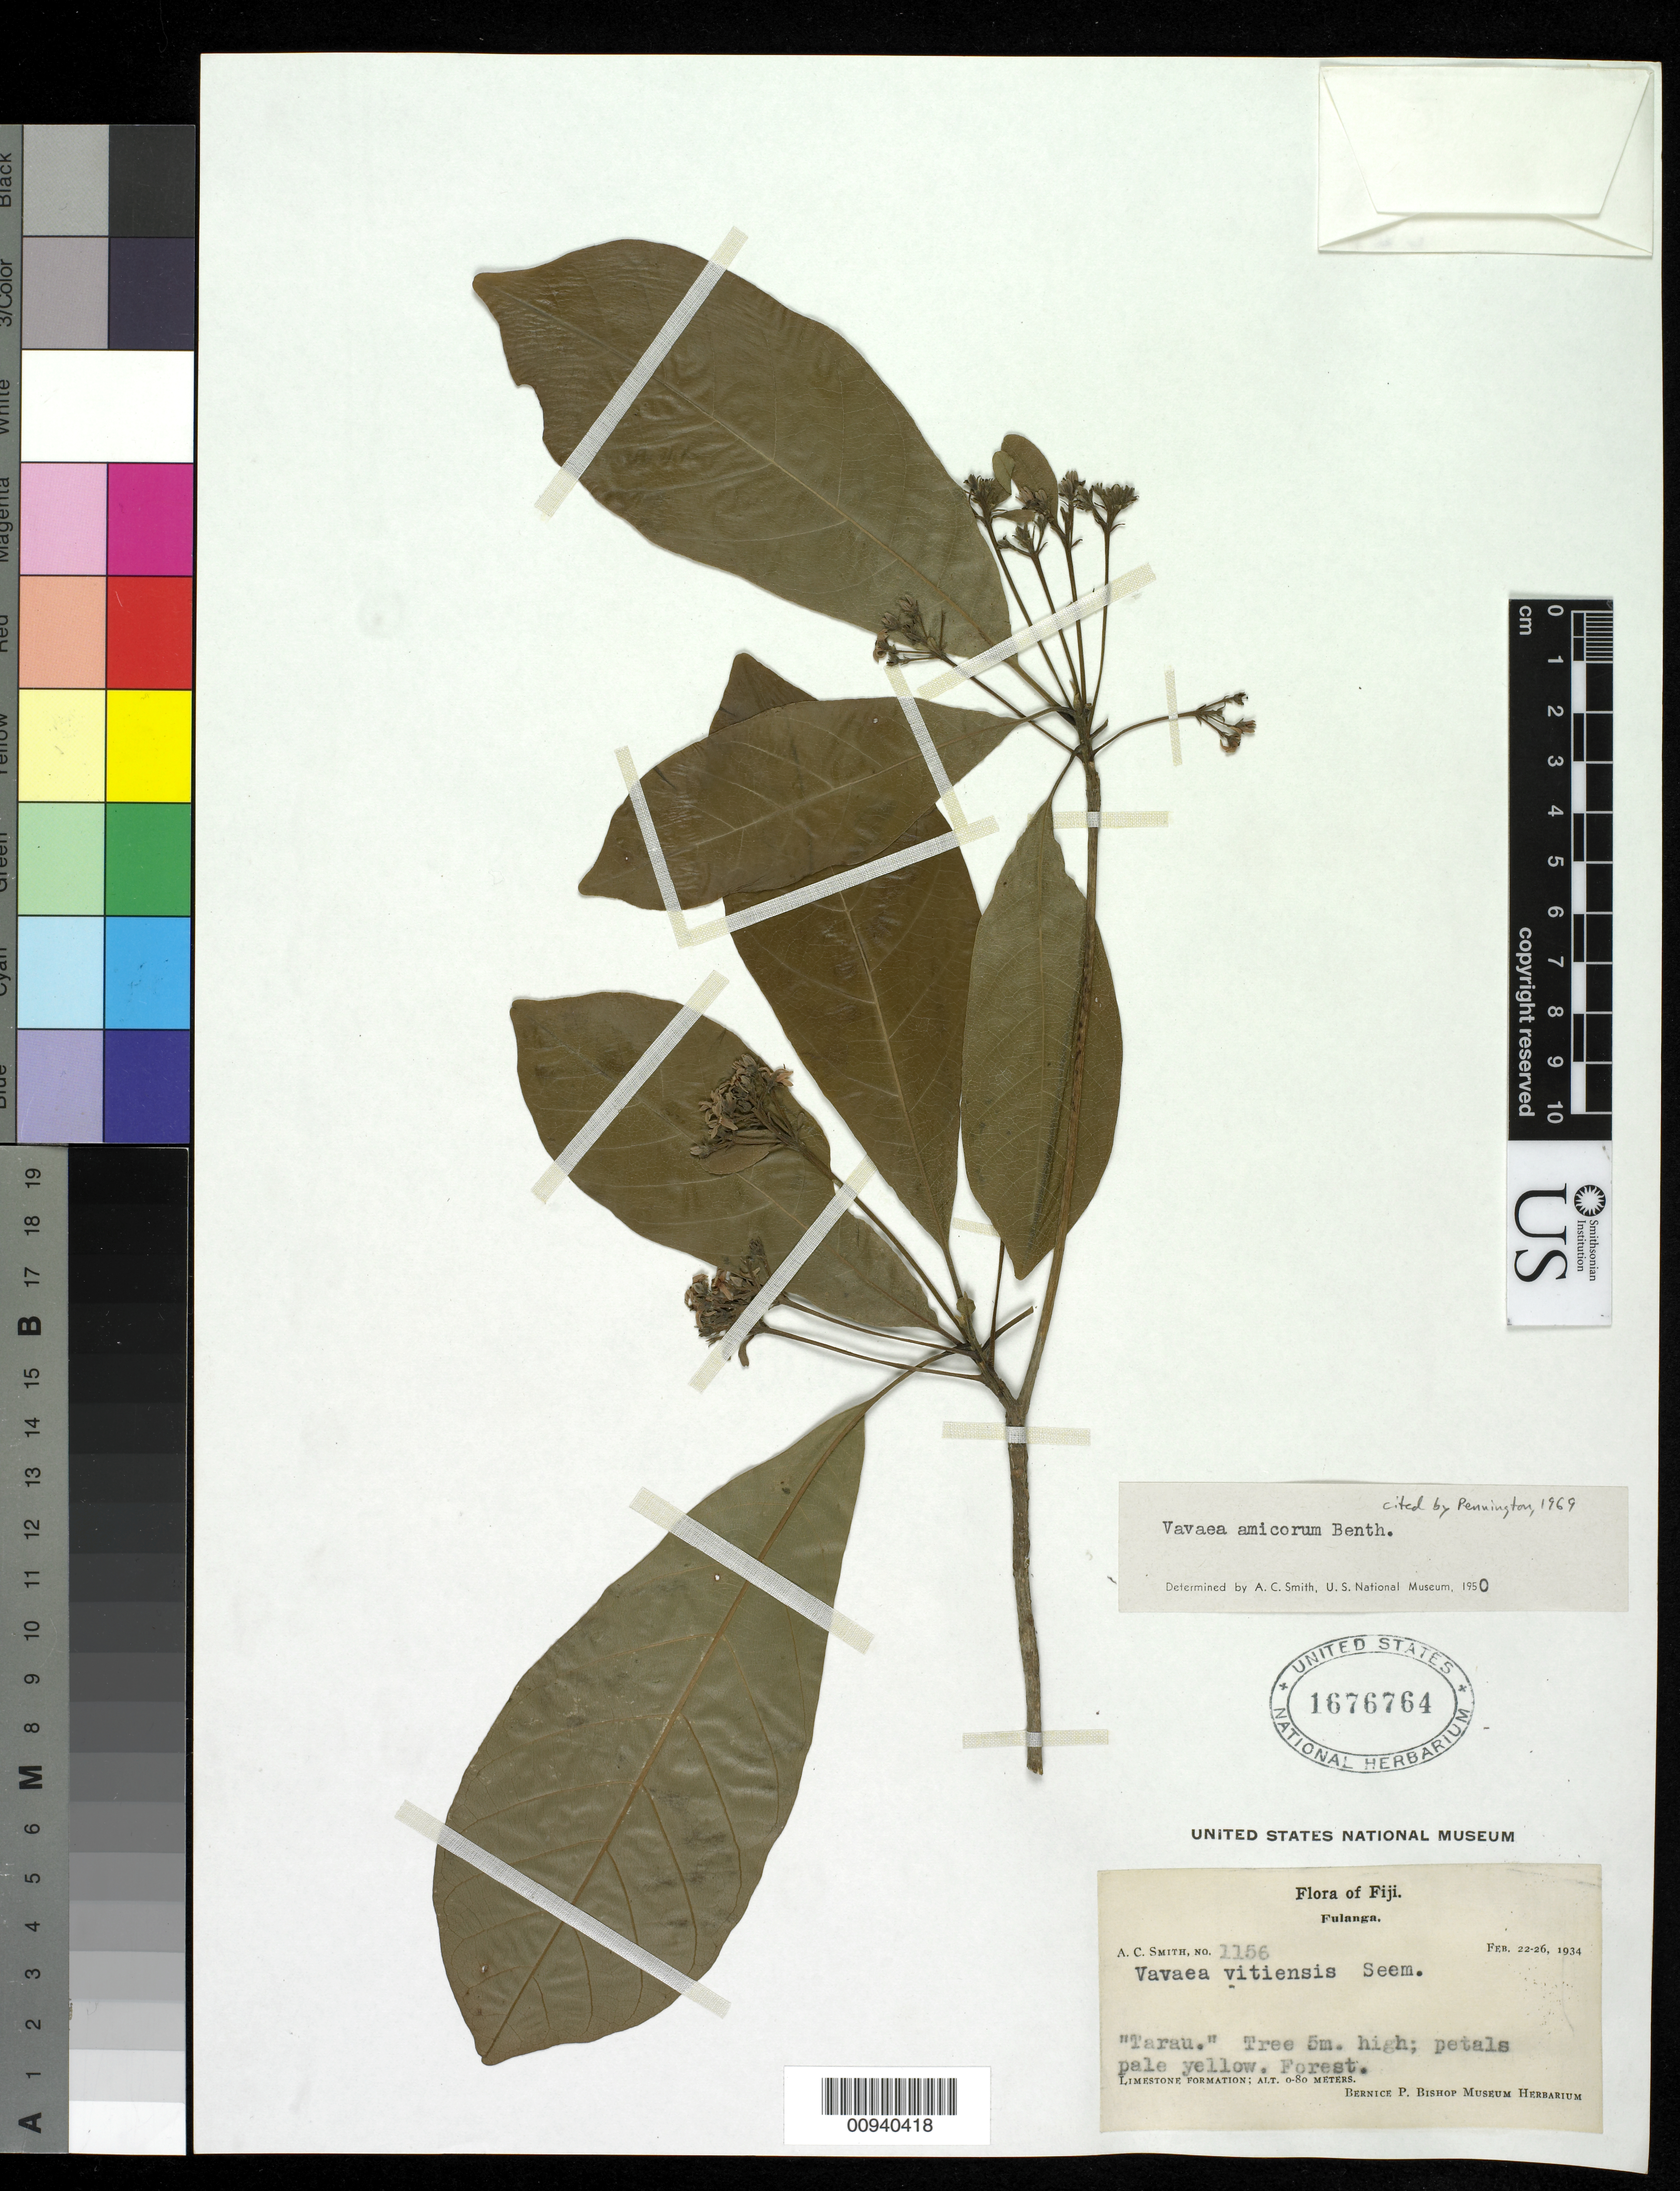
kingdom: Plantae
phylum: Tracheophyta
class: Magnoliopsida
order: Sapindales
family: Meliaceae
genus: Vavaea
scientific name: Vavaea amicorum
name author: Benth.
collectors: C. A. Smith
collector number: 1156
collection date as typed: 22 Feb 1934 to 26 Feb 1934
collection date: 1934-02-22/1934-02-26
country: Fiji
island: Fulaga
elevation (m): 0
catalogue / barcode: US 1676764